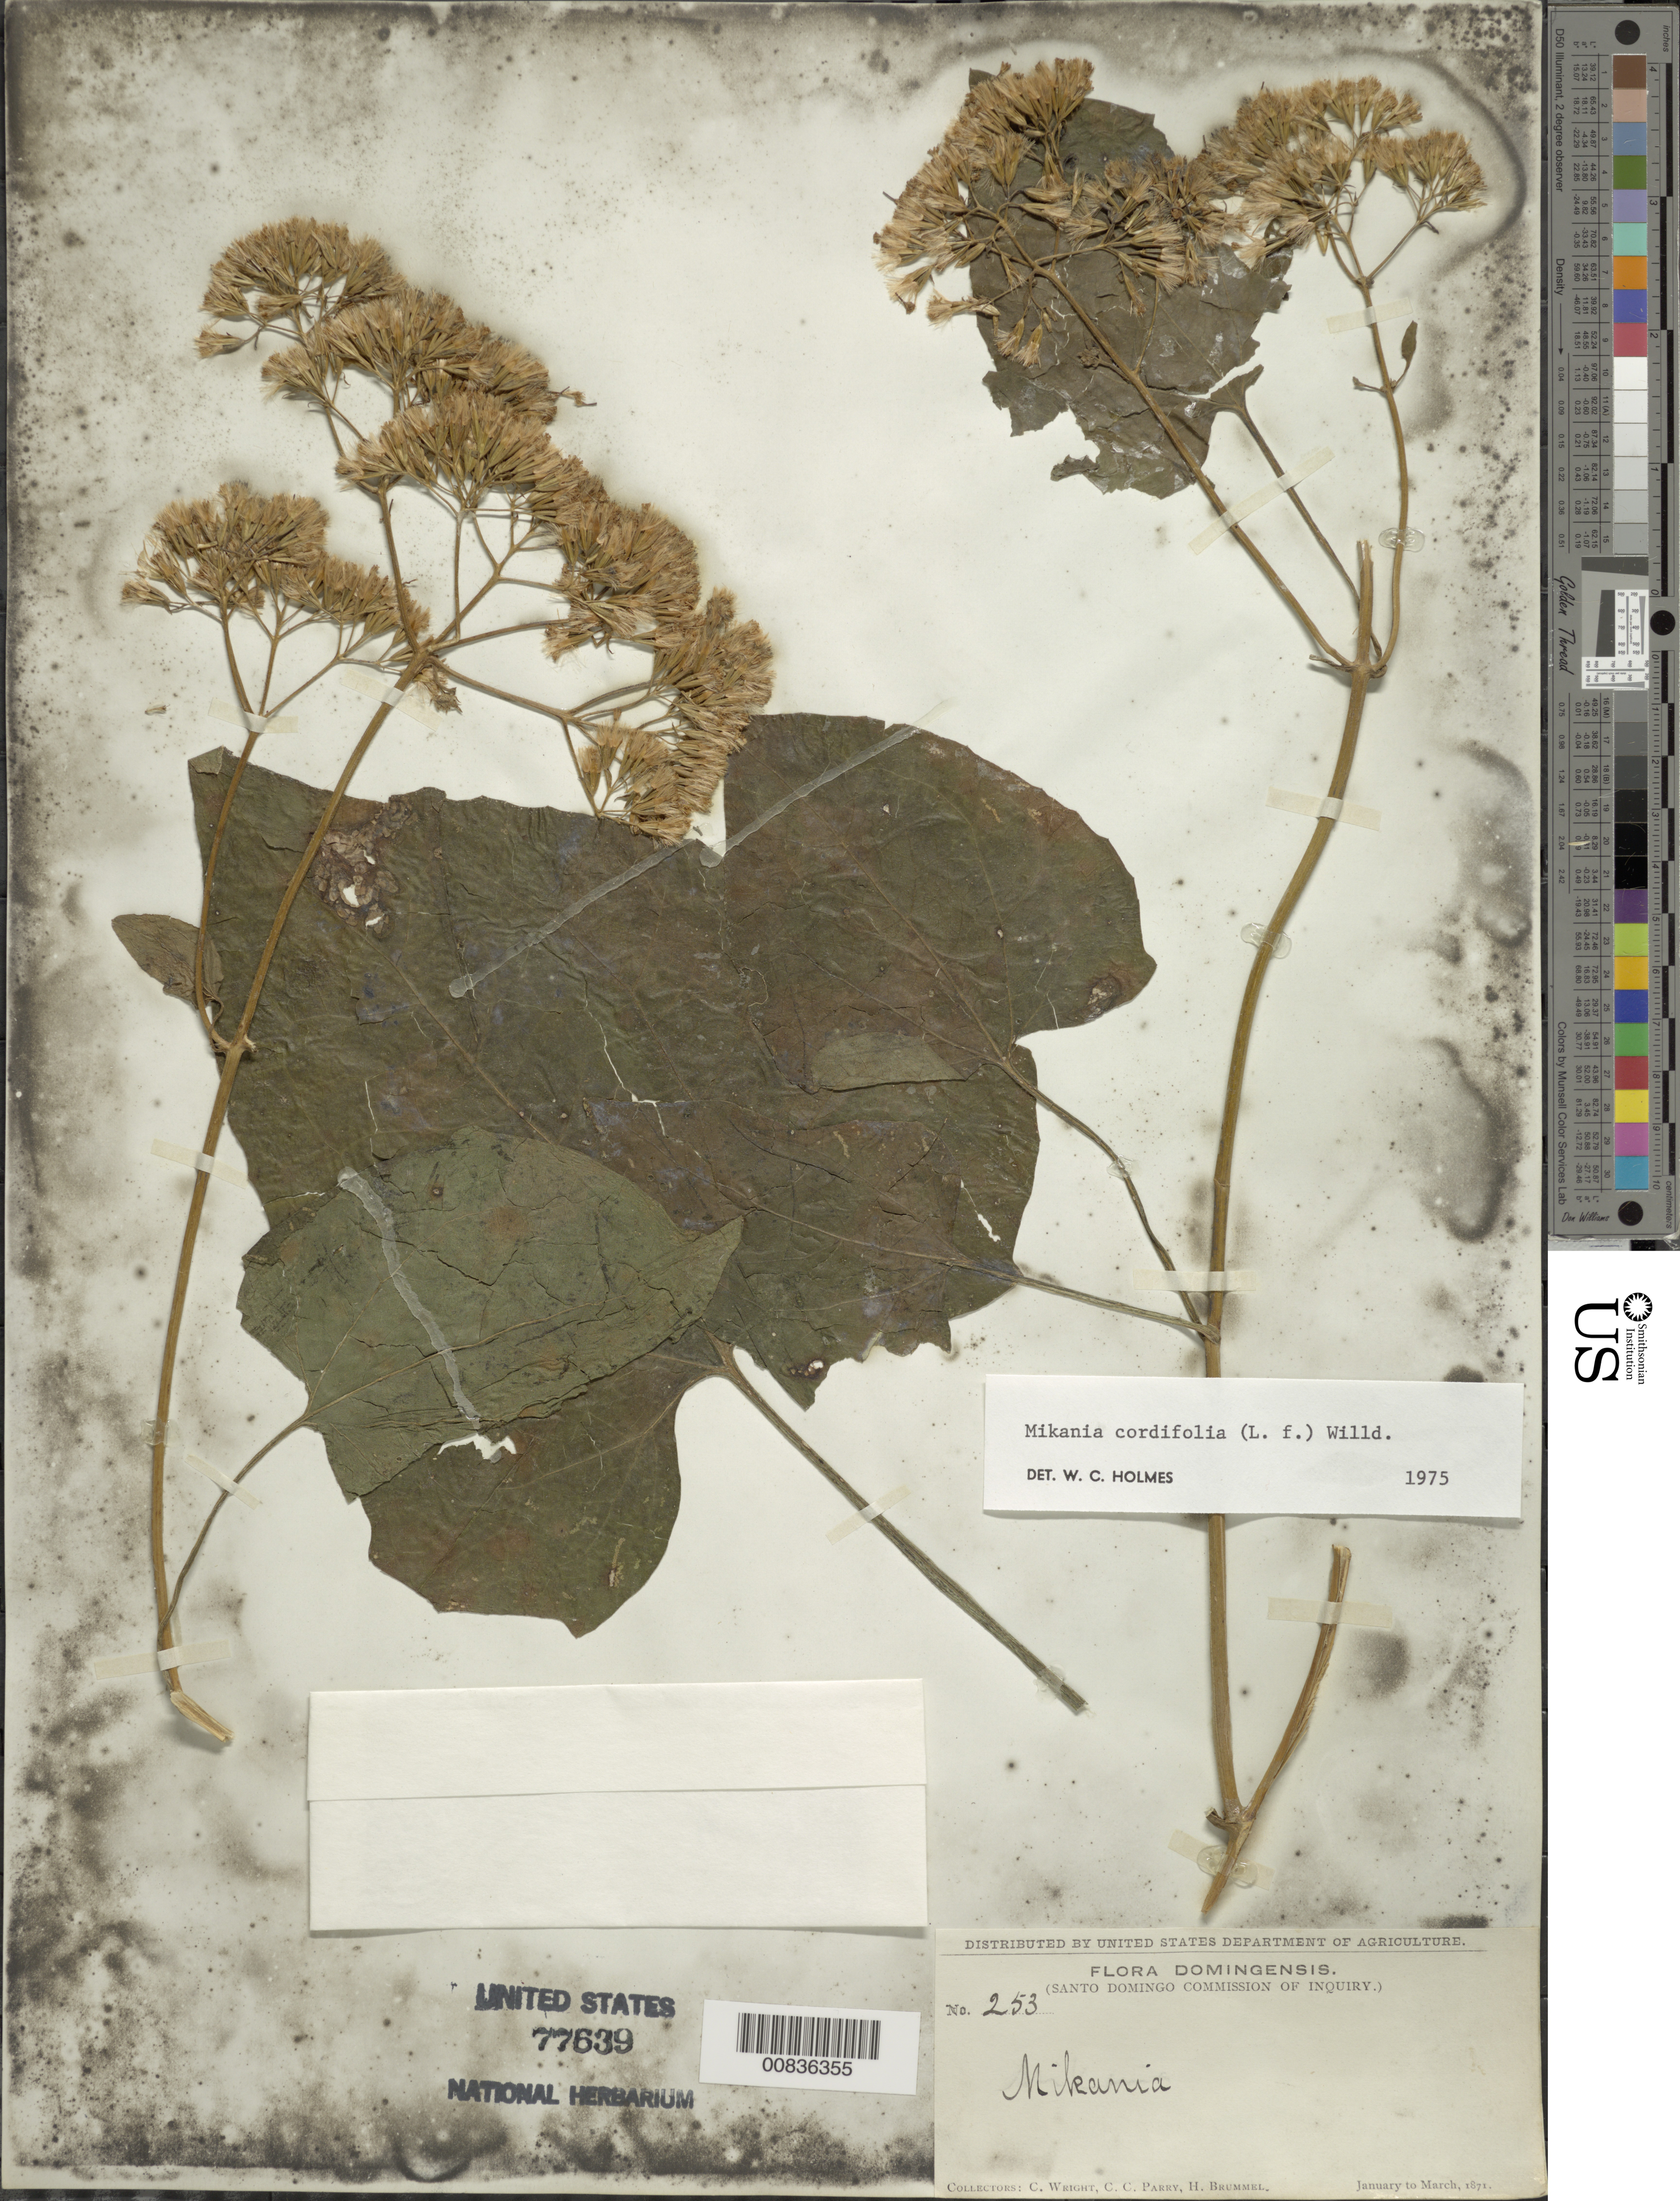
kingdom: Plantae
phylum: Tracheophyta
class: Magnoliopsida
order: Asterales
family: Asteraceae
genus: Mikania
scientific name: Mikania cordifolia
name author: Kunth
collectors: C. Wright, C. C. Parry & H. Brummel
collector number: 253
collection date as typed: Jan 1871 to -- Mar 1871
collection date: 1871-01/1871-03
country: Dominican Republic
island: Hispaniola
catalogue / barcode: US 77639